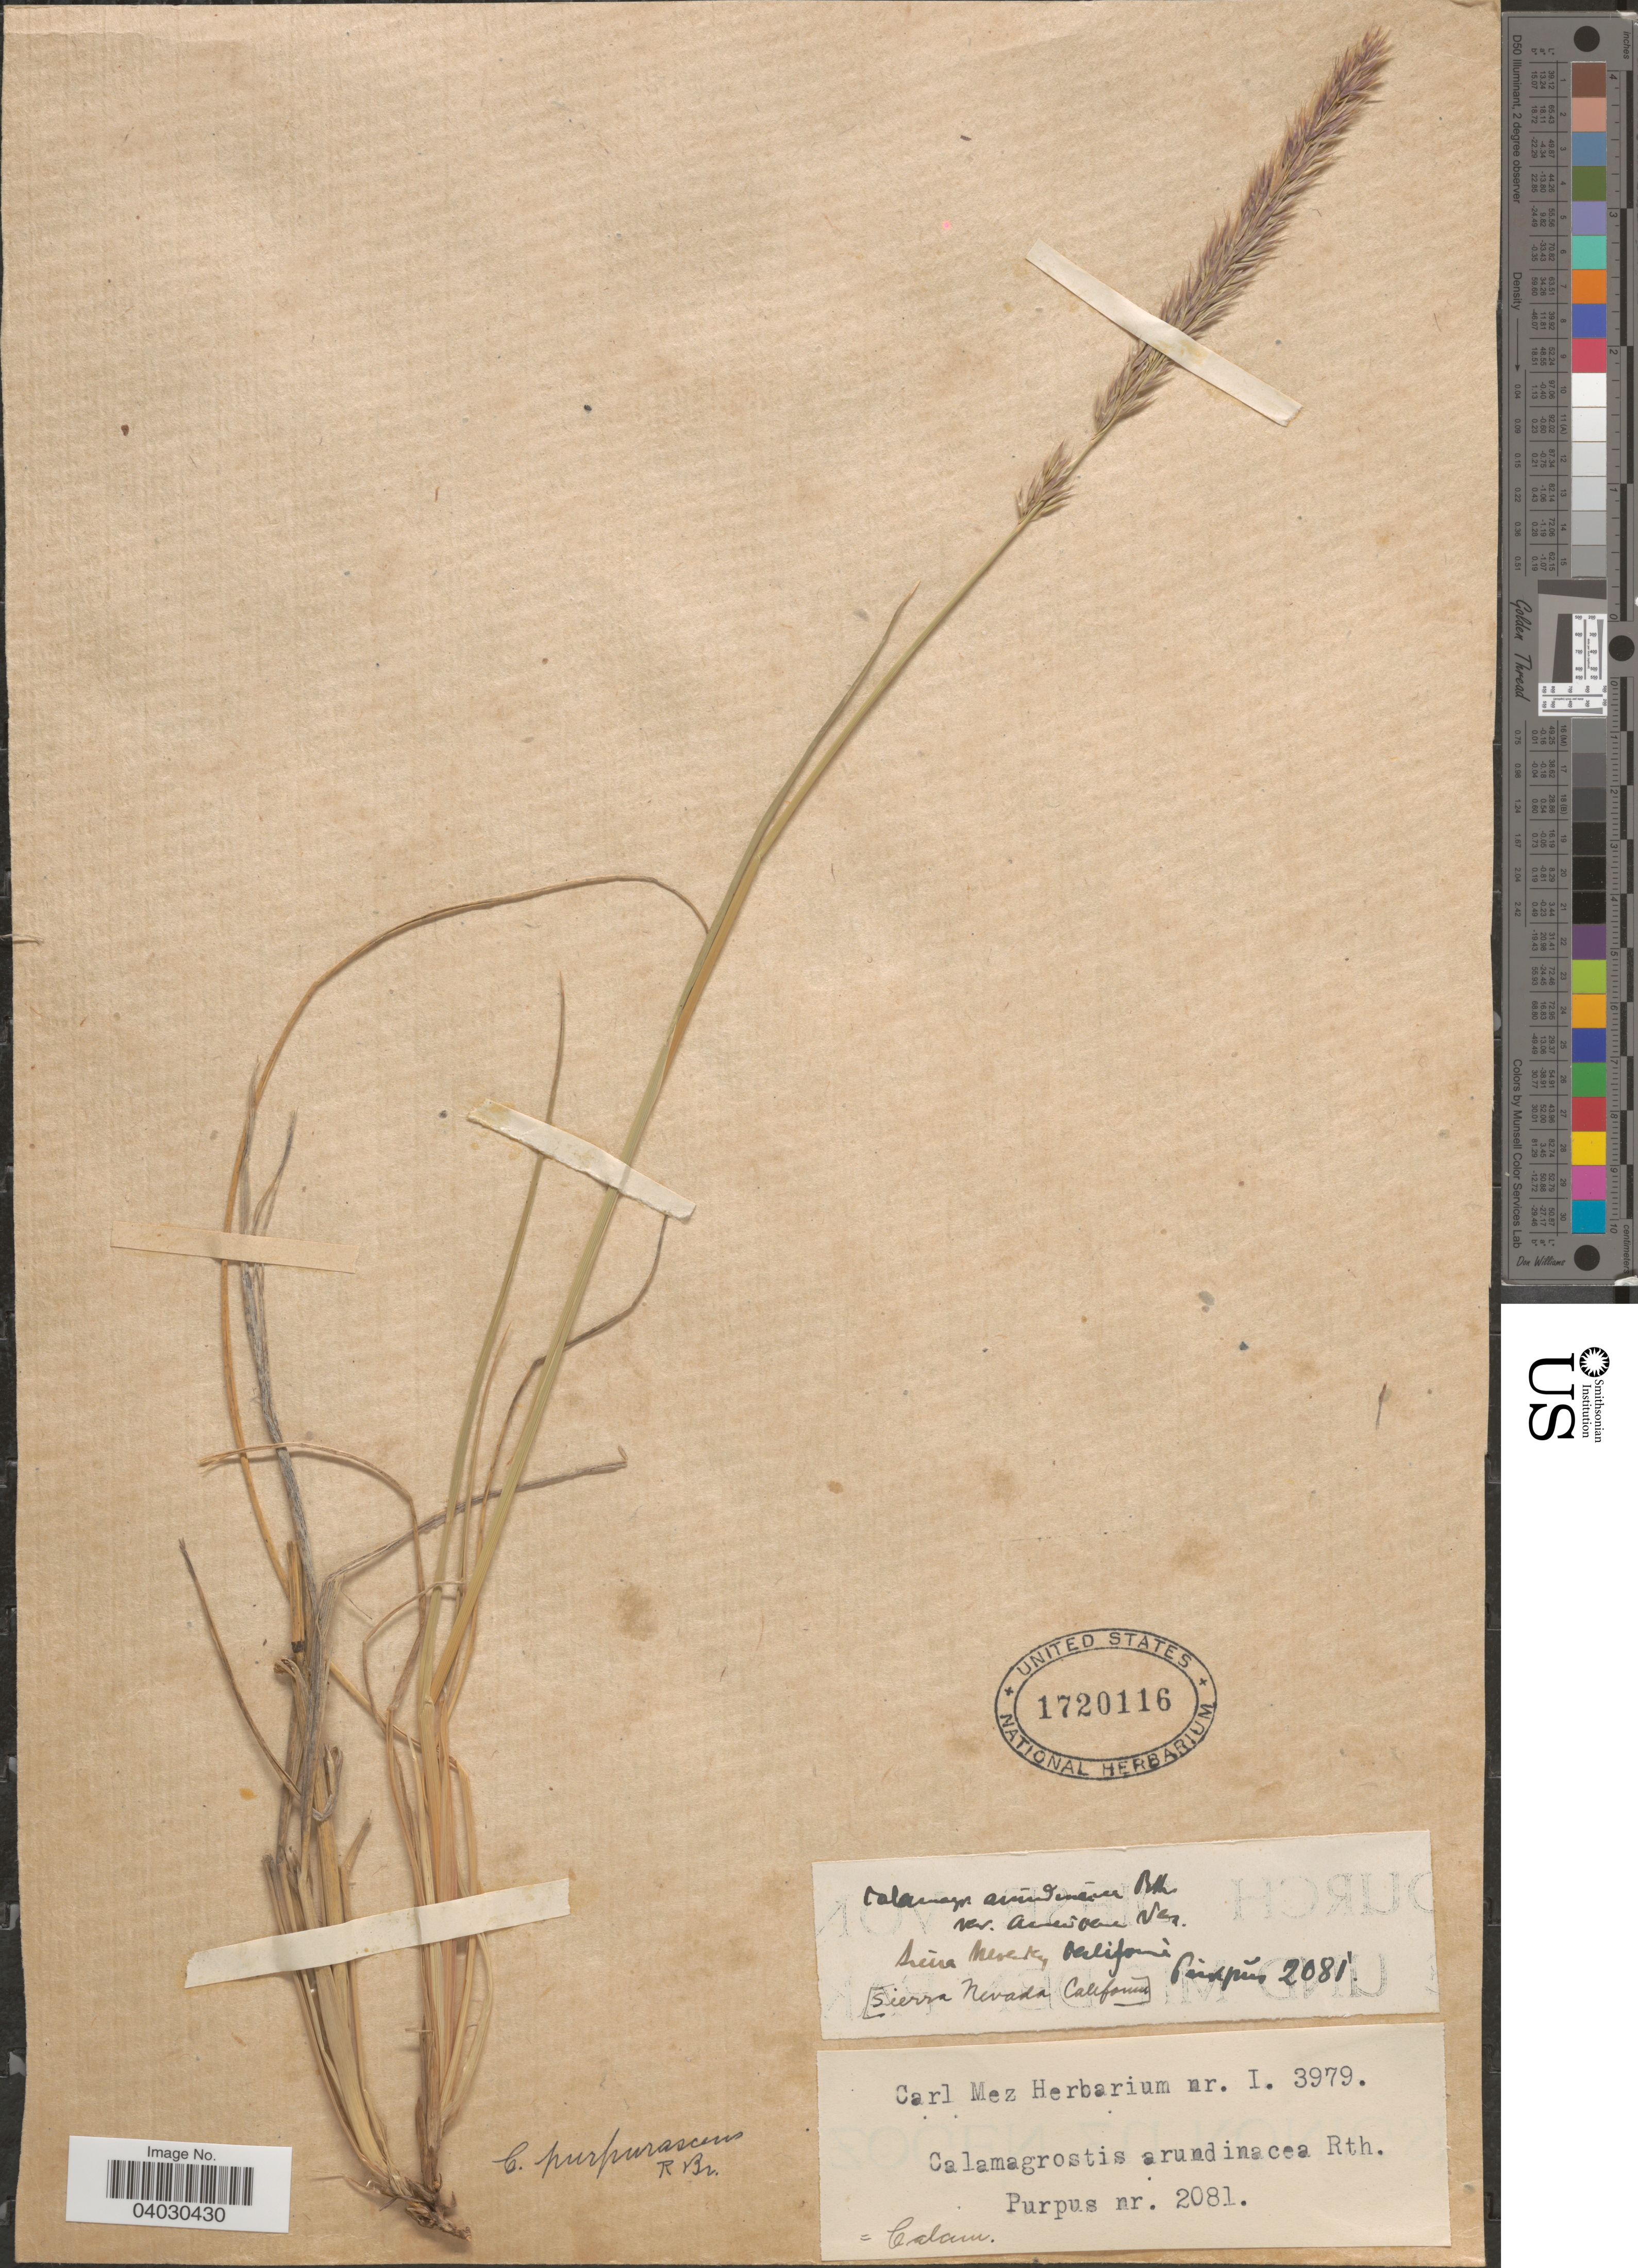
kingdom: Plantae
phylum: Tracheophyta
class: Liliopsida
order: Poales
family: Poaceae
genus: Calamagrostis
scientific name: Calamagrostis purpurascens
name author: R. Br.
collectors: -- Purpus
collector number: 2081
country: United States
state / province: California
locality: Sierra Nevada. [unsure placement]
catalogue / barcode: US 1720116